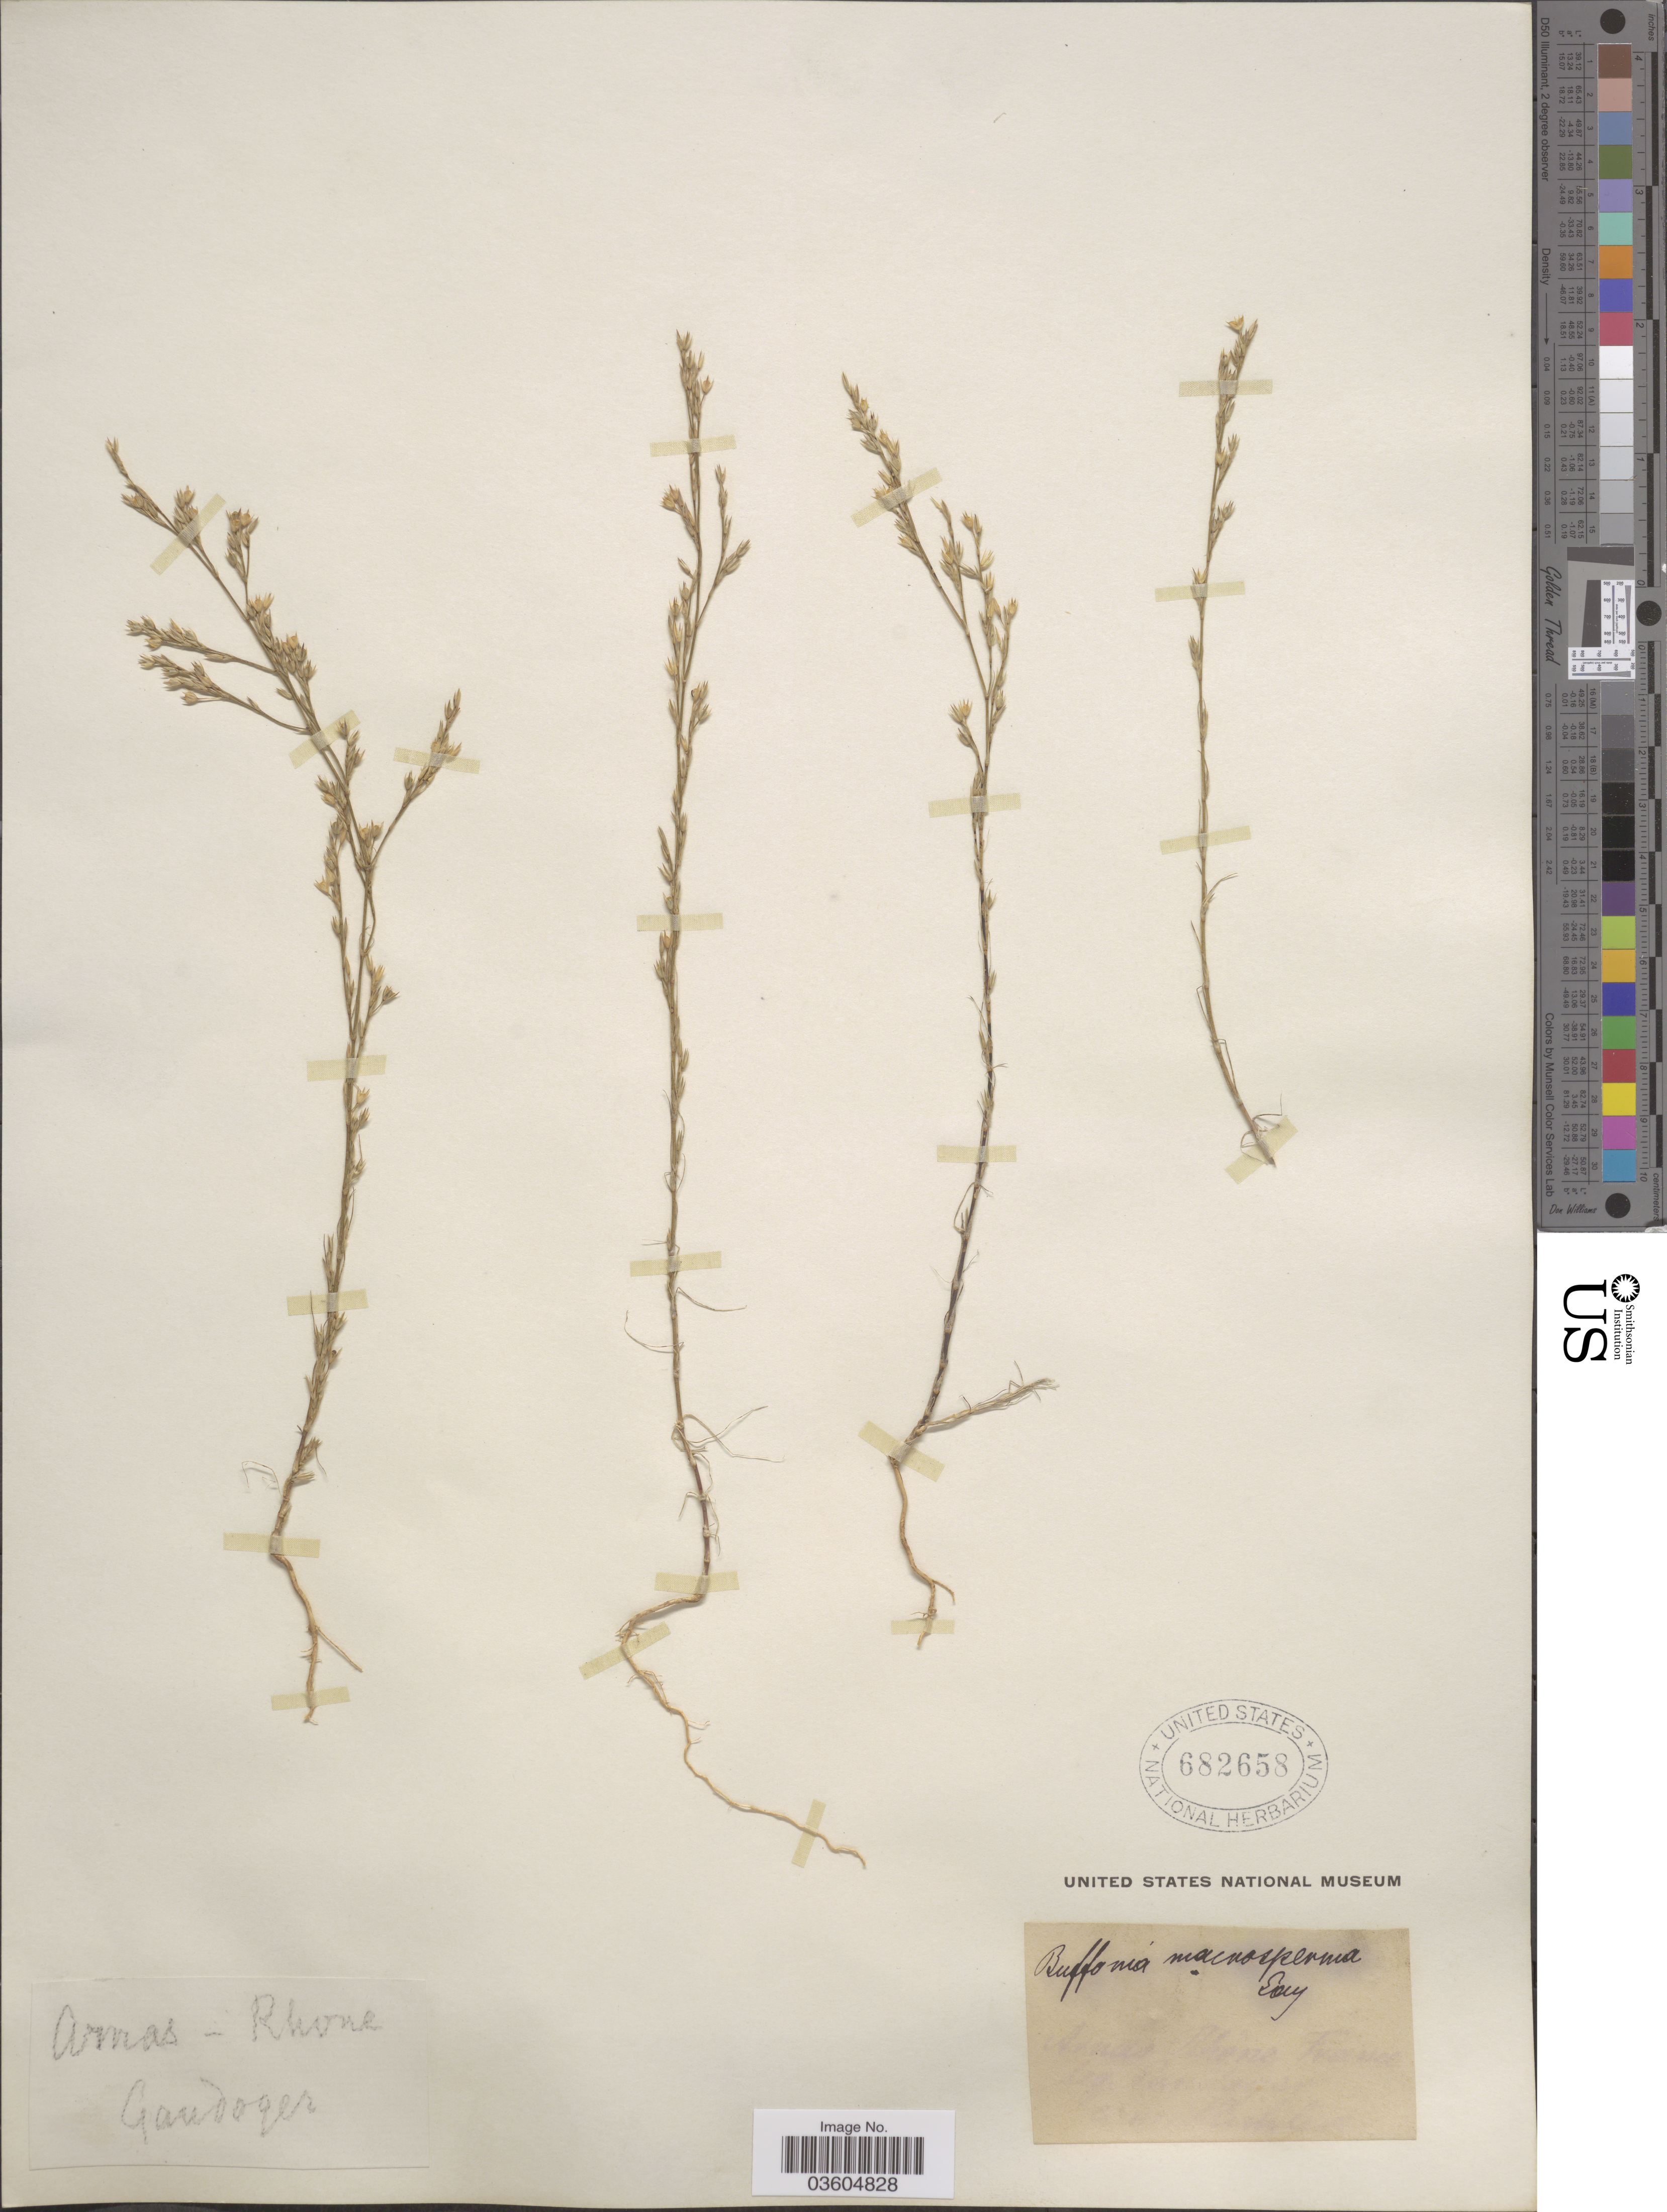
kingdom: Plantae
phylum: Tracheophyta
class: Magnoliopsida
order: Caryophyllales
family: Caryophyllaceae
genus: Bufonia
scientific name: Bufonia macrosperma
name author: J. Gay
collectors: M. Gandoger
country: France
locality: Arnas-Rhone.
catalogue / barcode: US 682658